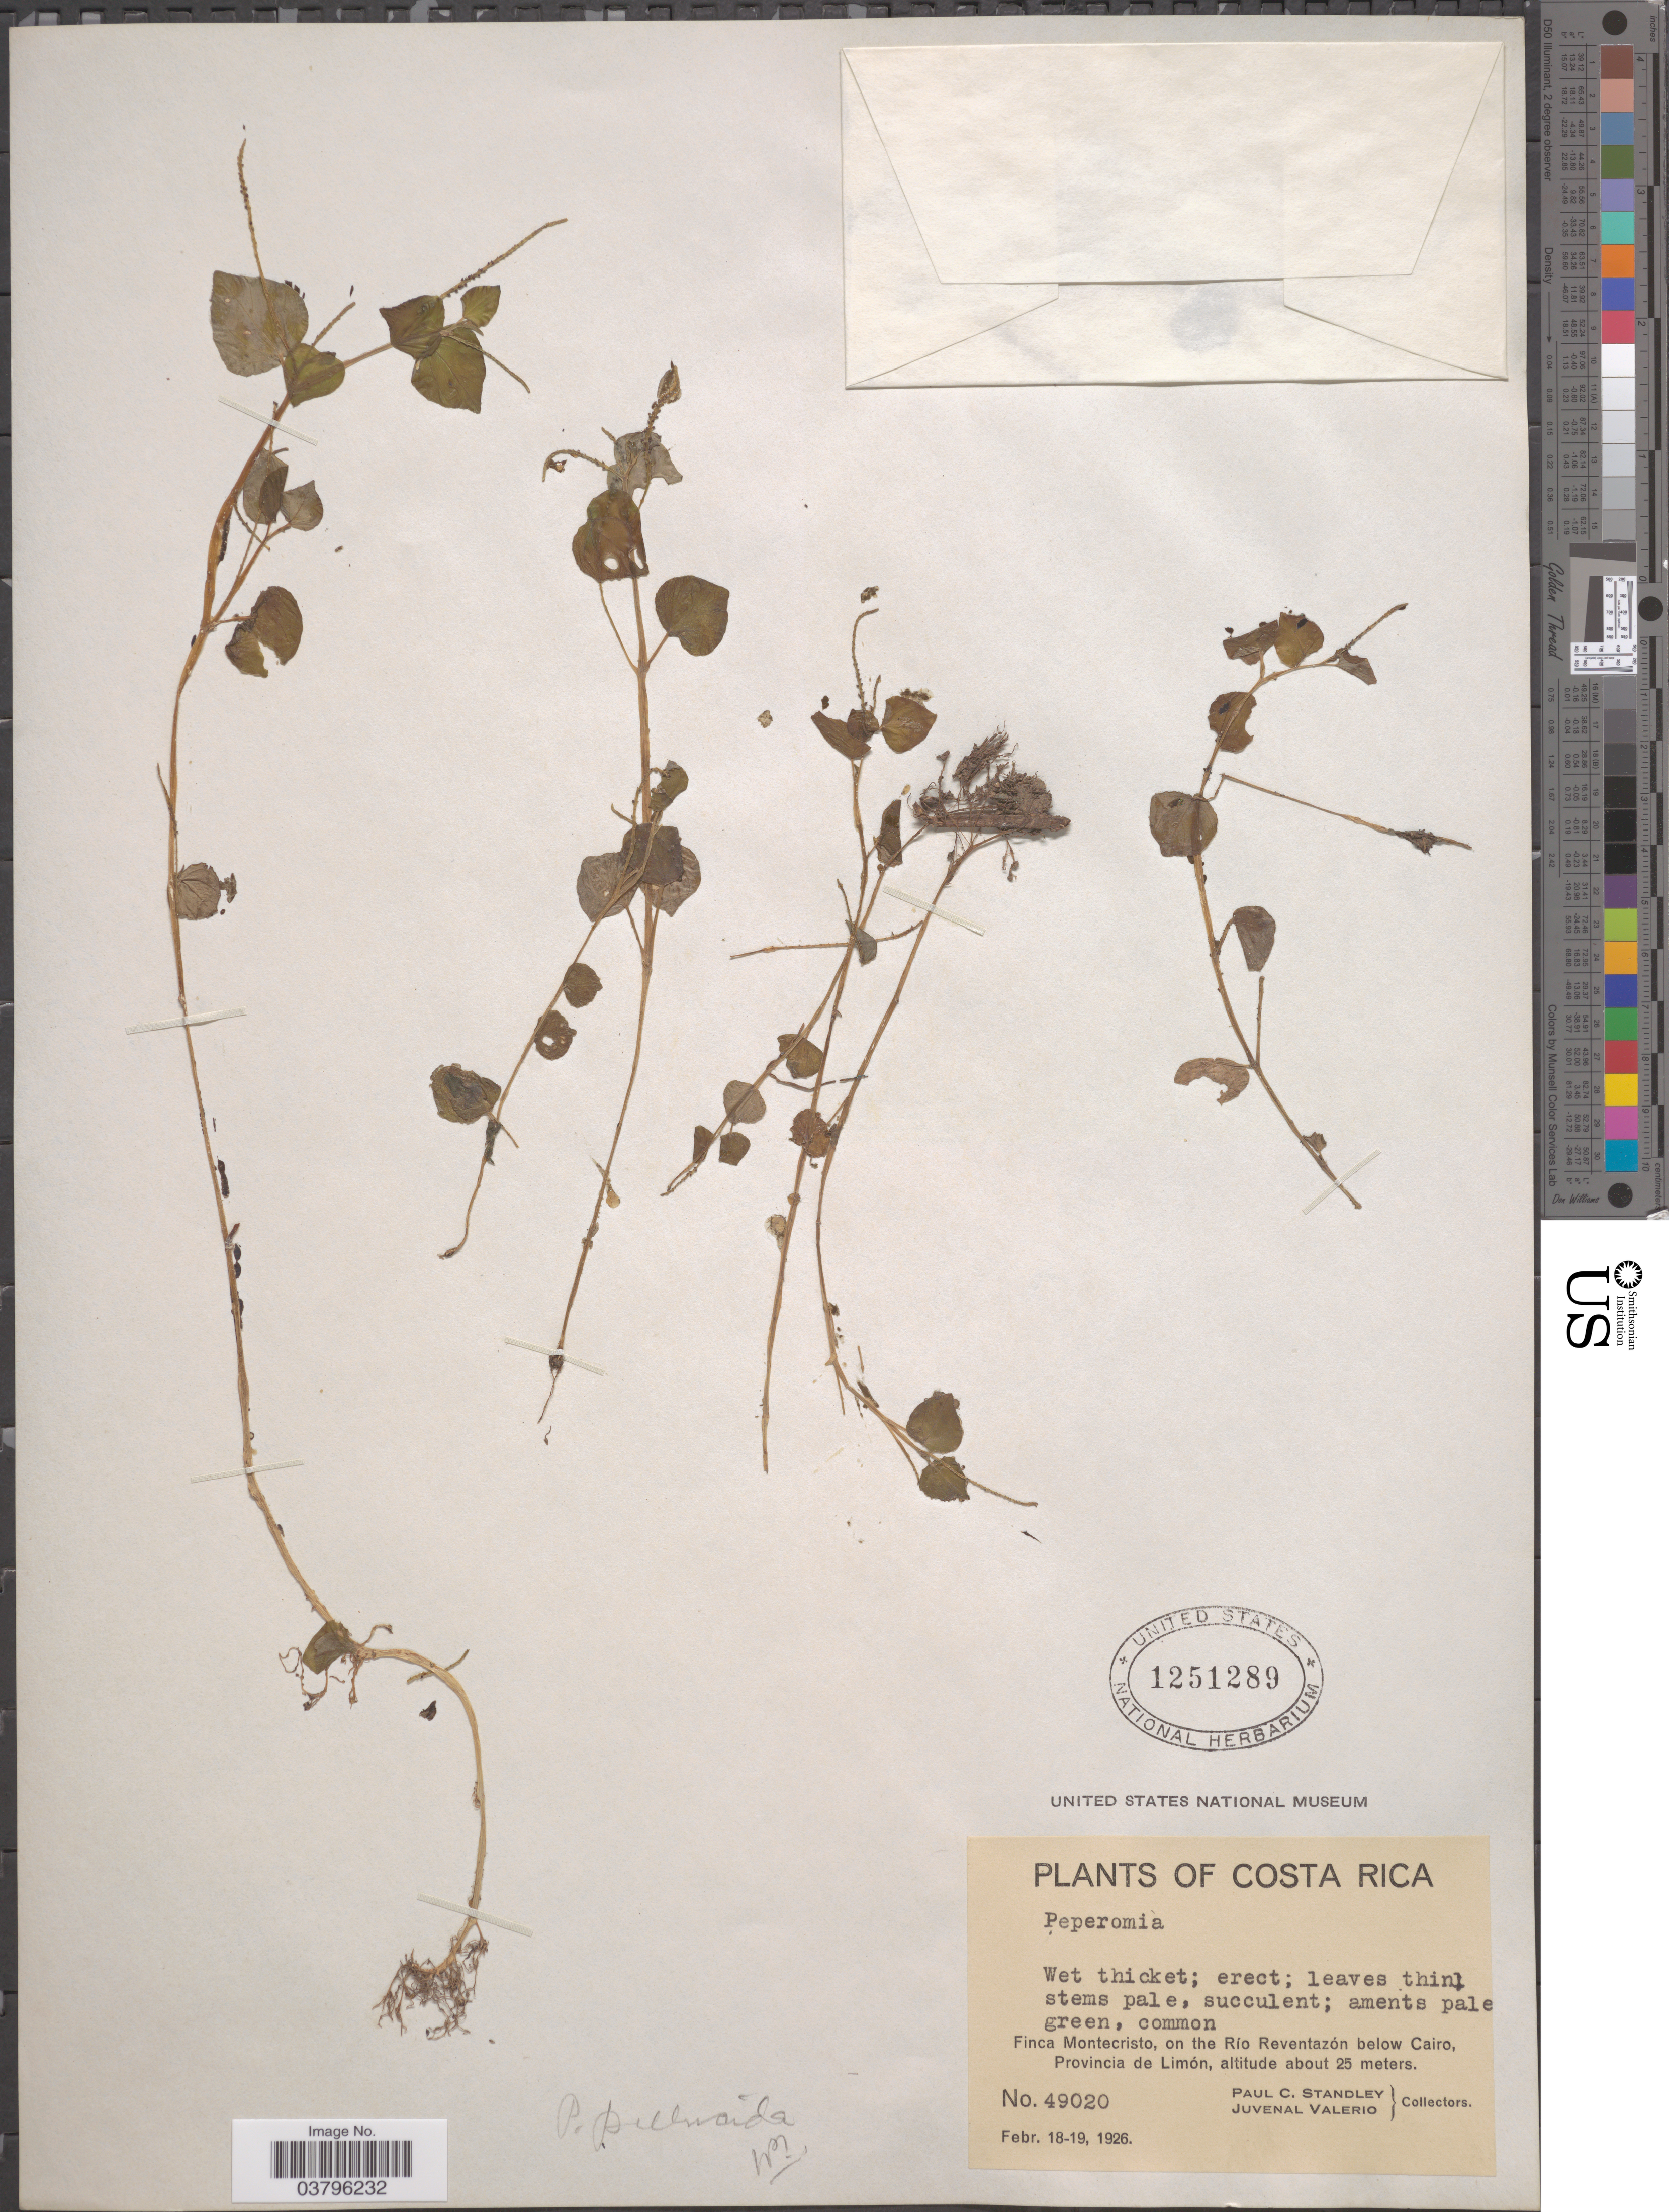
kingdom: Plantae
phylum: Tracheophyta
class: Magnoliopsida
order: Piperales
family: Piperaceae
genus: Peperomia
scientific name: Peperomia pellucida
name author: (L.) Kunth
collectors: P. C. Standley & J. Valerio R.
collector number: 49020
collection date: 1926-02-18/1926-02-19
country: Costa Rica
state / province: Limón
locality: Finca Montecristo, on the Río Reventazón below Cairo.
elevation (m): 25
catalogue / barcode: US 1251289